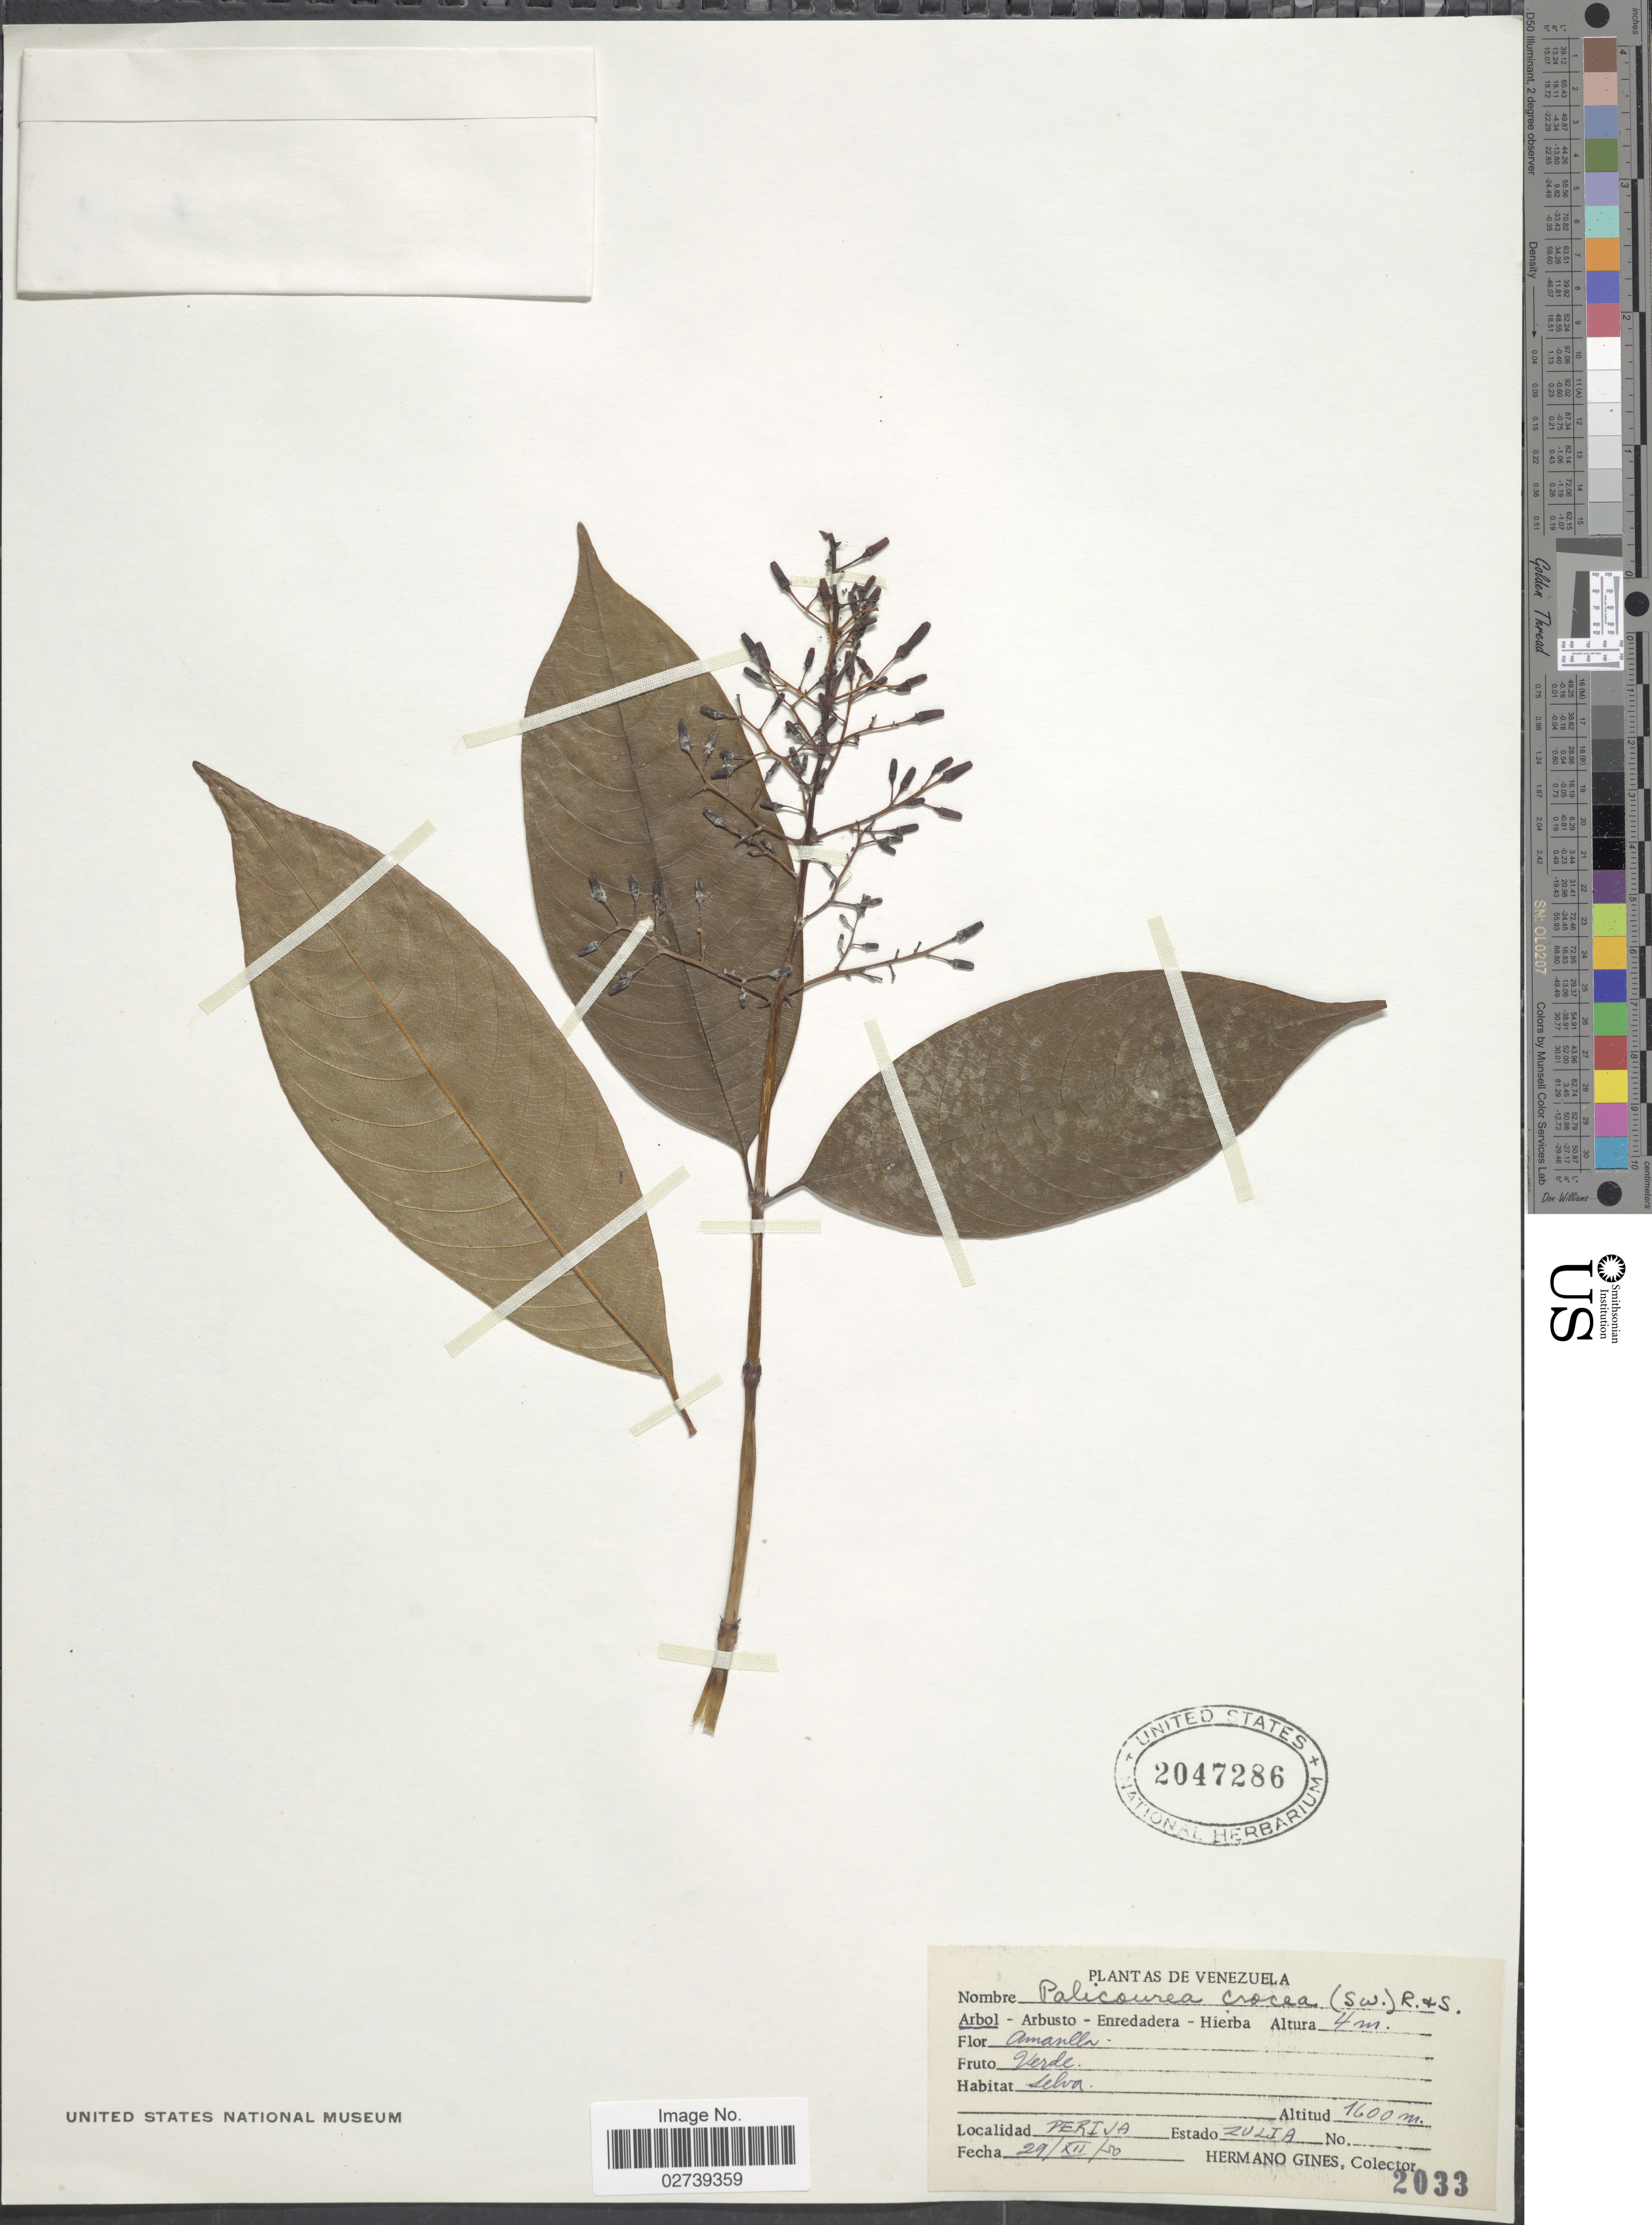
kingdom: Plantae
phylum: Tracheophyta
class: Magnoliopsida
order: Gentianales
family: Rubiaceae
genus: Palicourea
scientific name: Palicourea crocea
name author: (Sw.) Schult.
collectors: Bro. Gines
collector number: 2033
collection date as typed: Transcribed d/m/y: 29/12/50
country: Venezuela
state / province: Zulia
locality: Perija.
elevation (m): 1600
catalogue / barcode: US 2047286